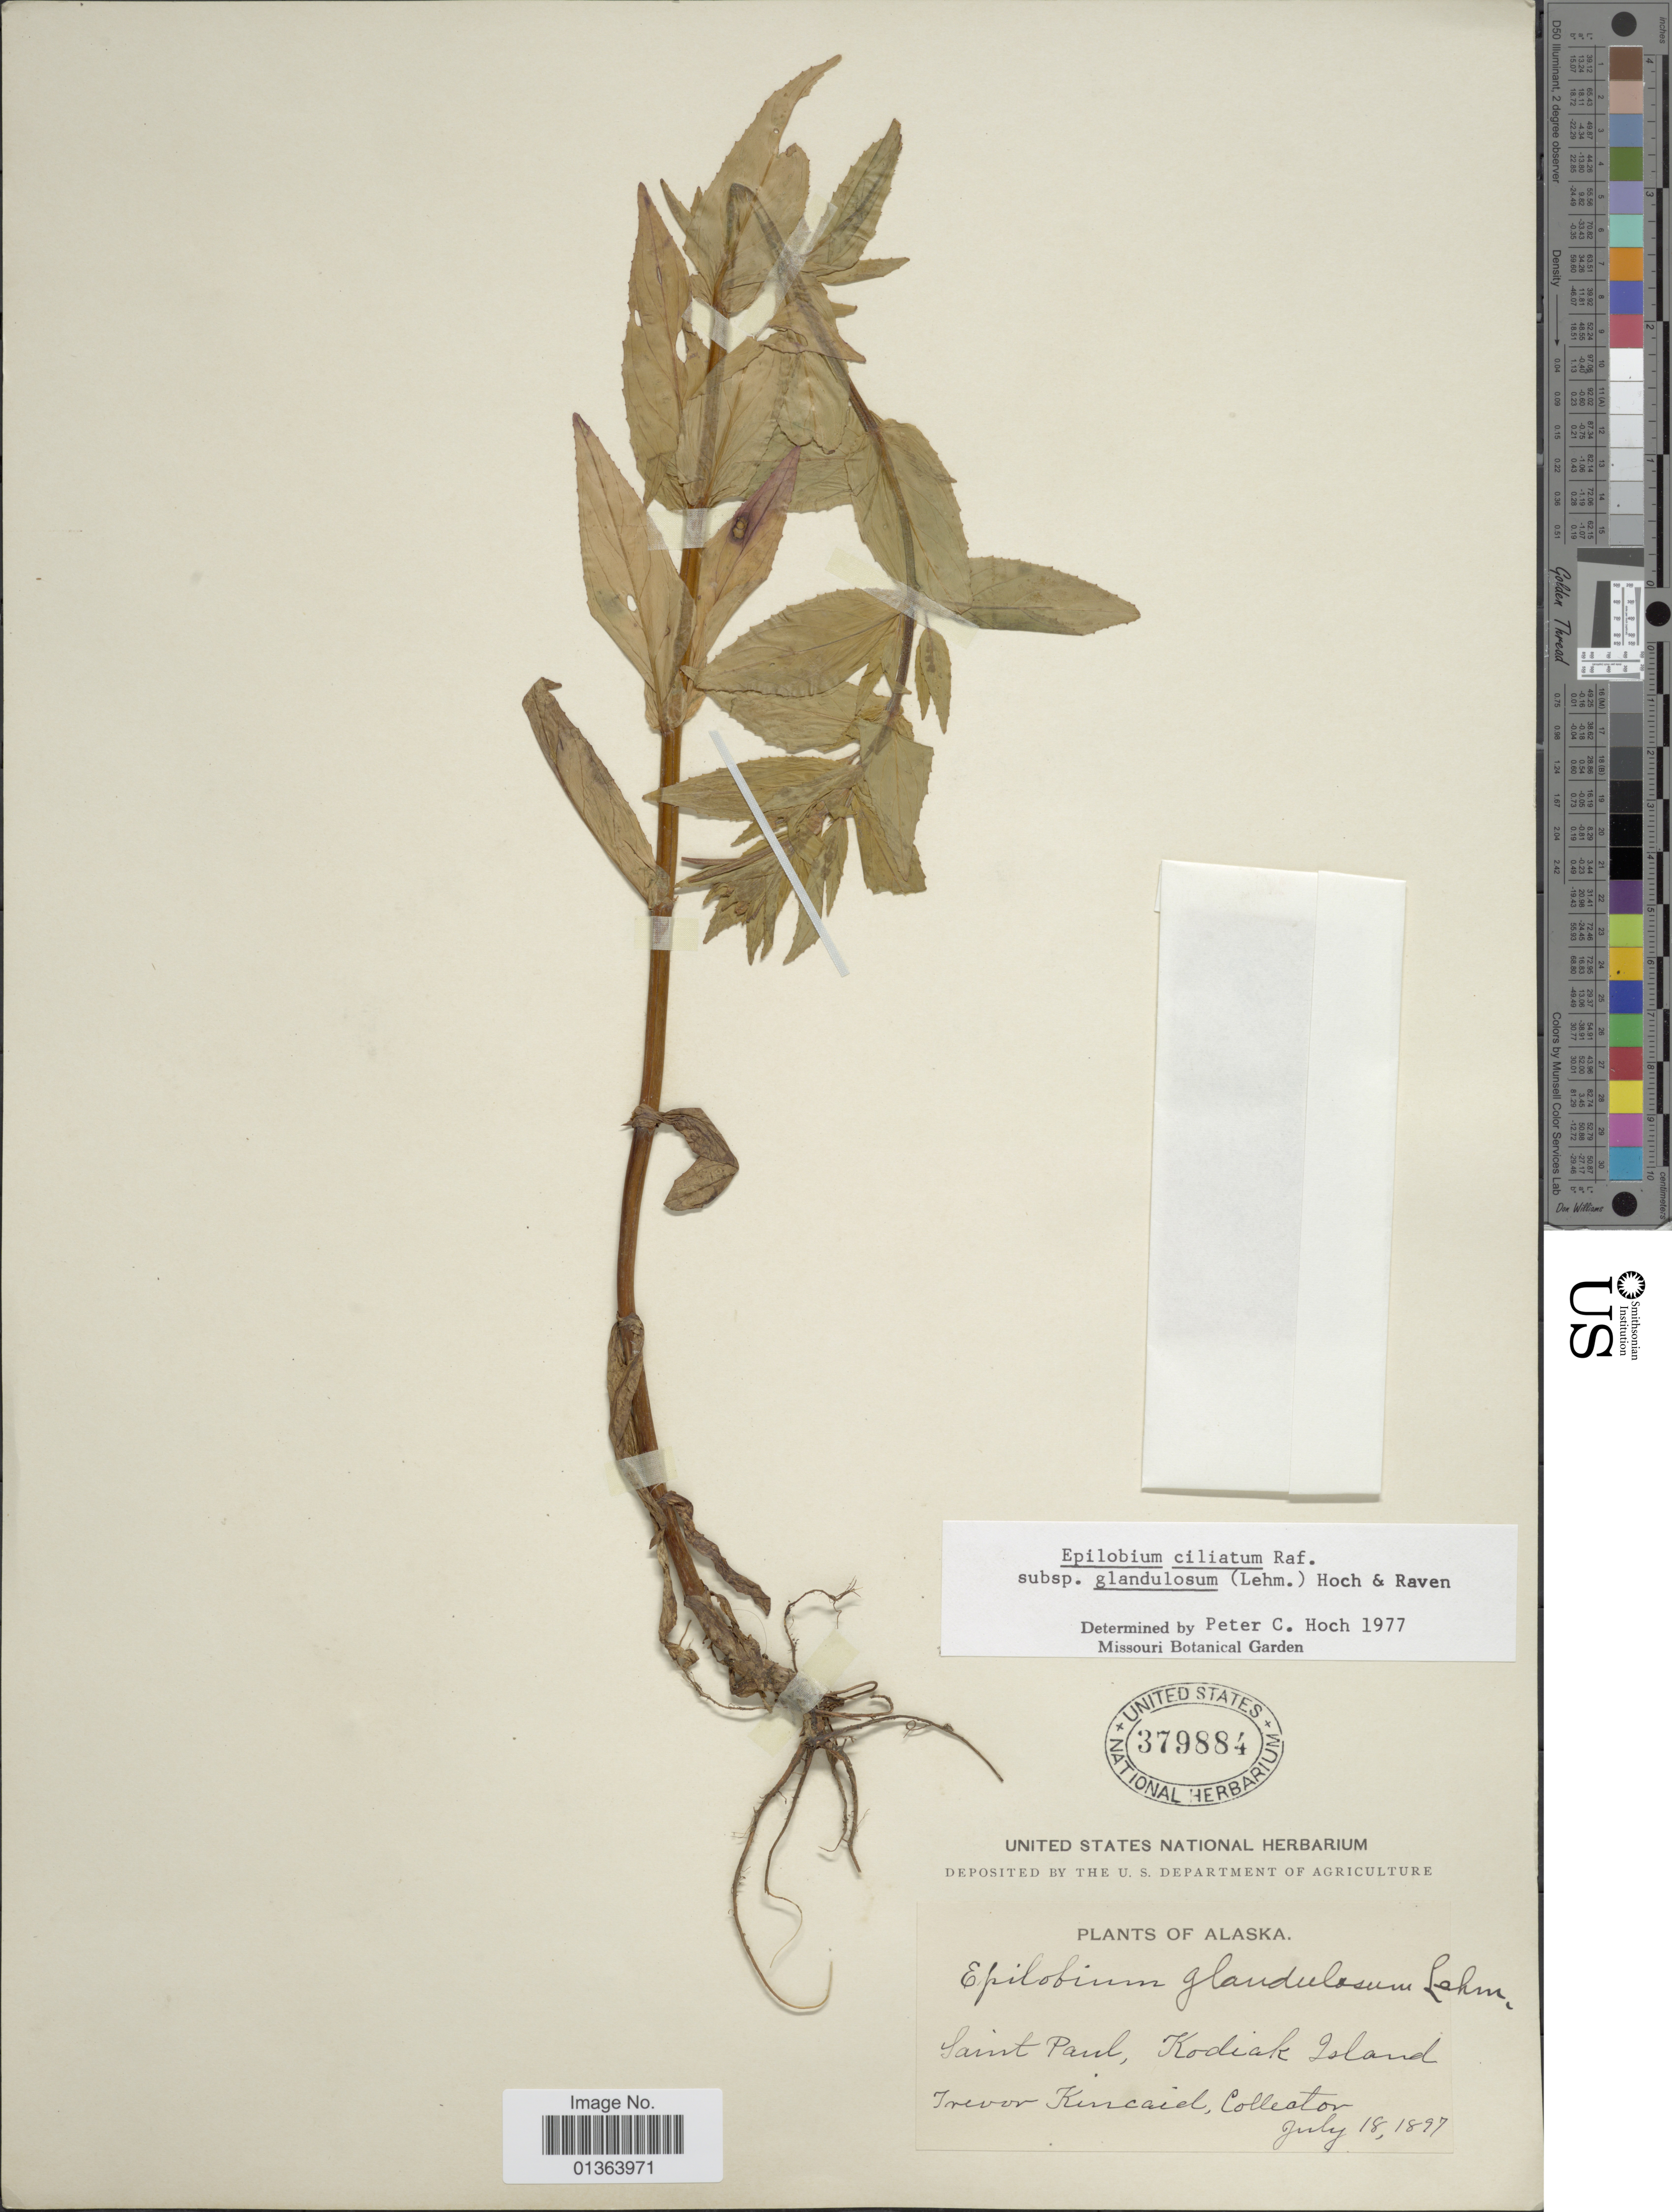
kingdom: Plantae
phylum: Tracheophyta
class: Magnoliopsida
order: Myrtales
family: Onagraceae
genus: Epilobium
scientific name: Epilobium ciliatum subsp. glandulosum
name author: (Lehm.) Hoch & P.H. Raven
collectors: T. C. Kincaid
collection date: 1897-07-18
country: United States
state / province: Alaska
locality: Saint Paul, Kodiak Island.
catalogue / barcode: US 379884